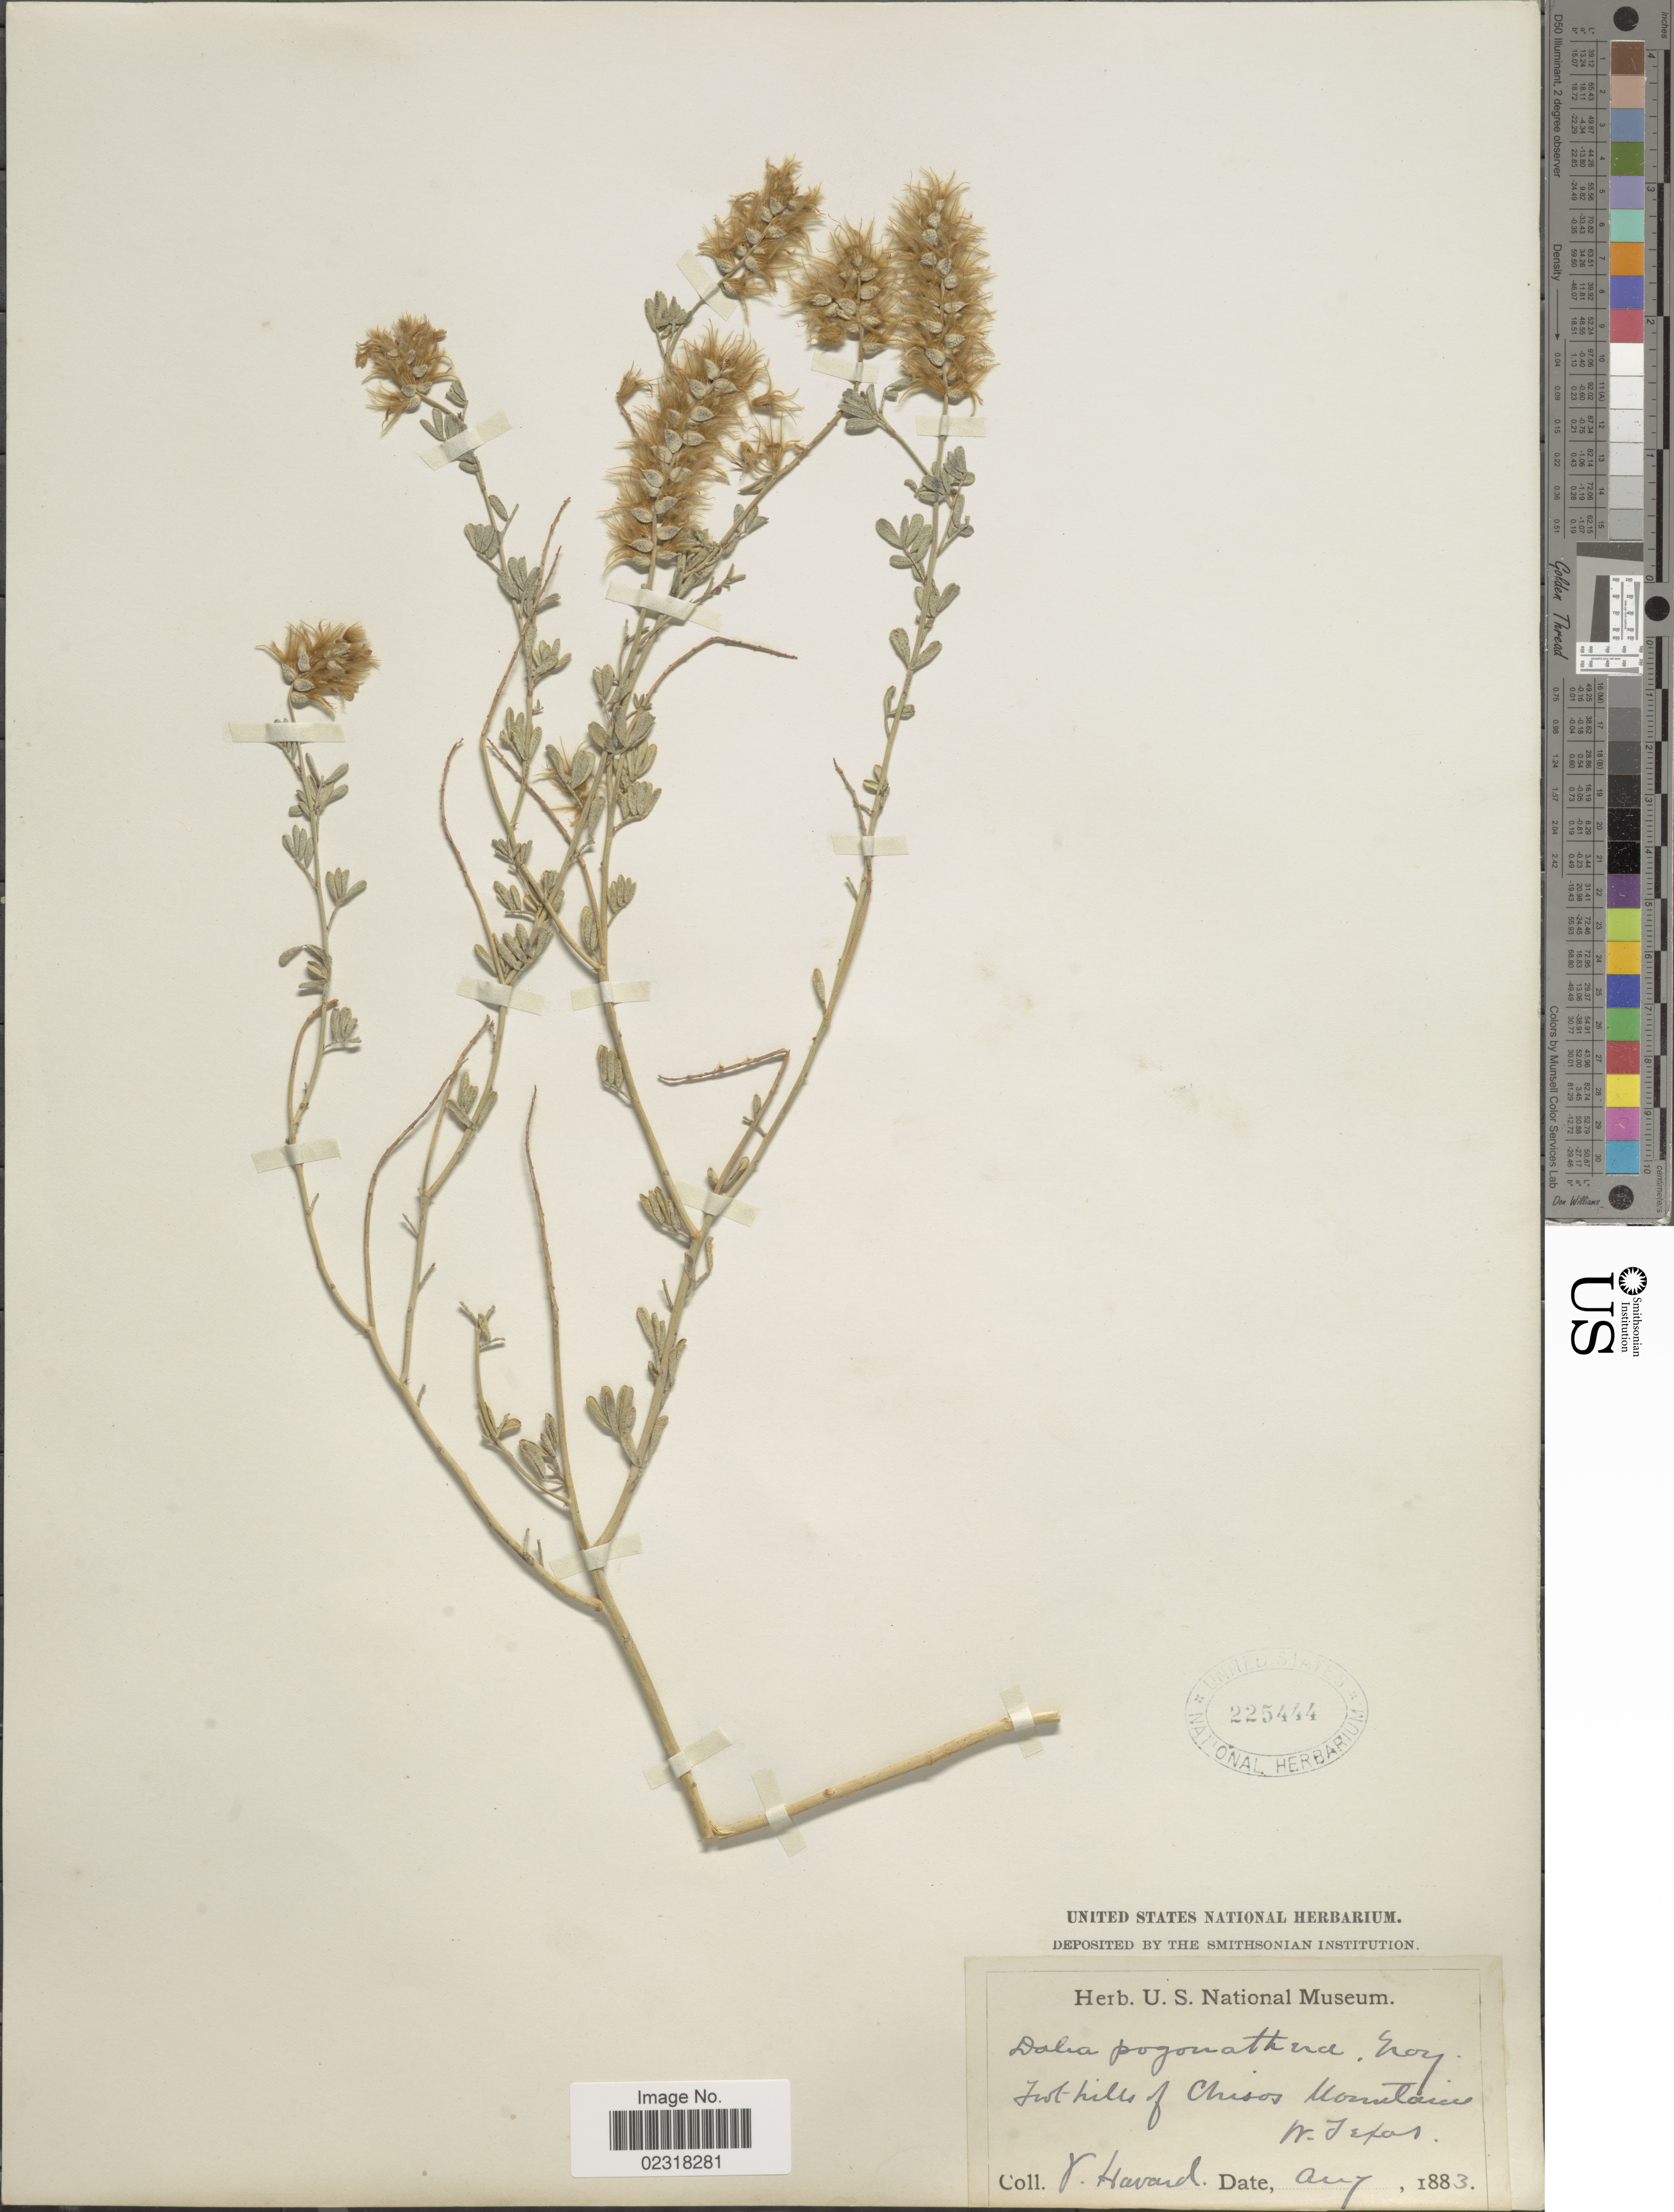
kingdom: Plantae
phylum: Tracheophyta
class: Magnoliopsida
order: Fabales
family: Fabaceae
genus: Dalea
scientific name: Dalea pogonathera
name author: A. Gray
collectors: V. Havard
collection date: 1883-08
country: United States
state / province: Texas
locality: Hot hills of Chisos Mountains, W. Texas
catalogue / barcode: US 225444